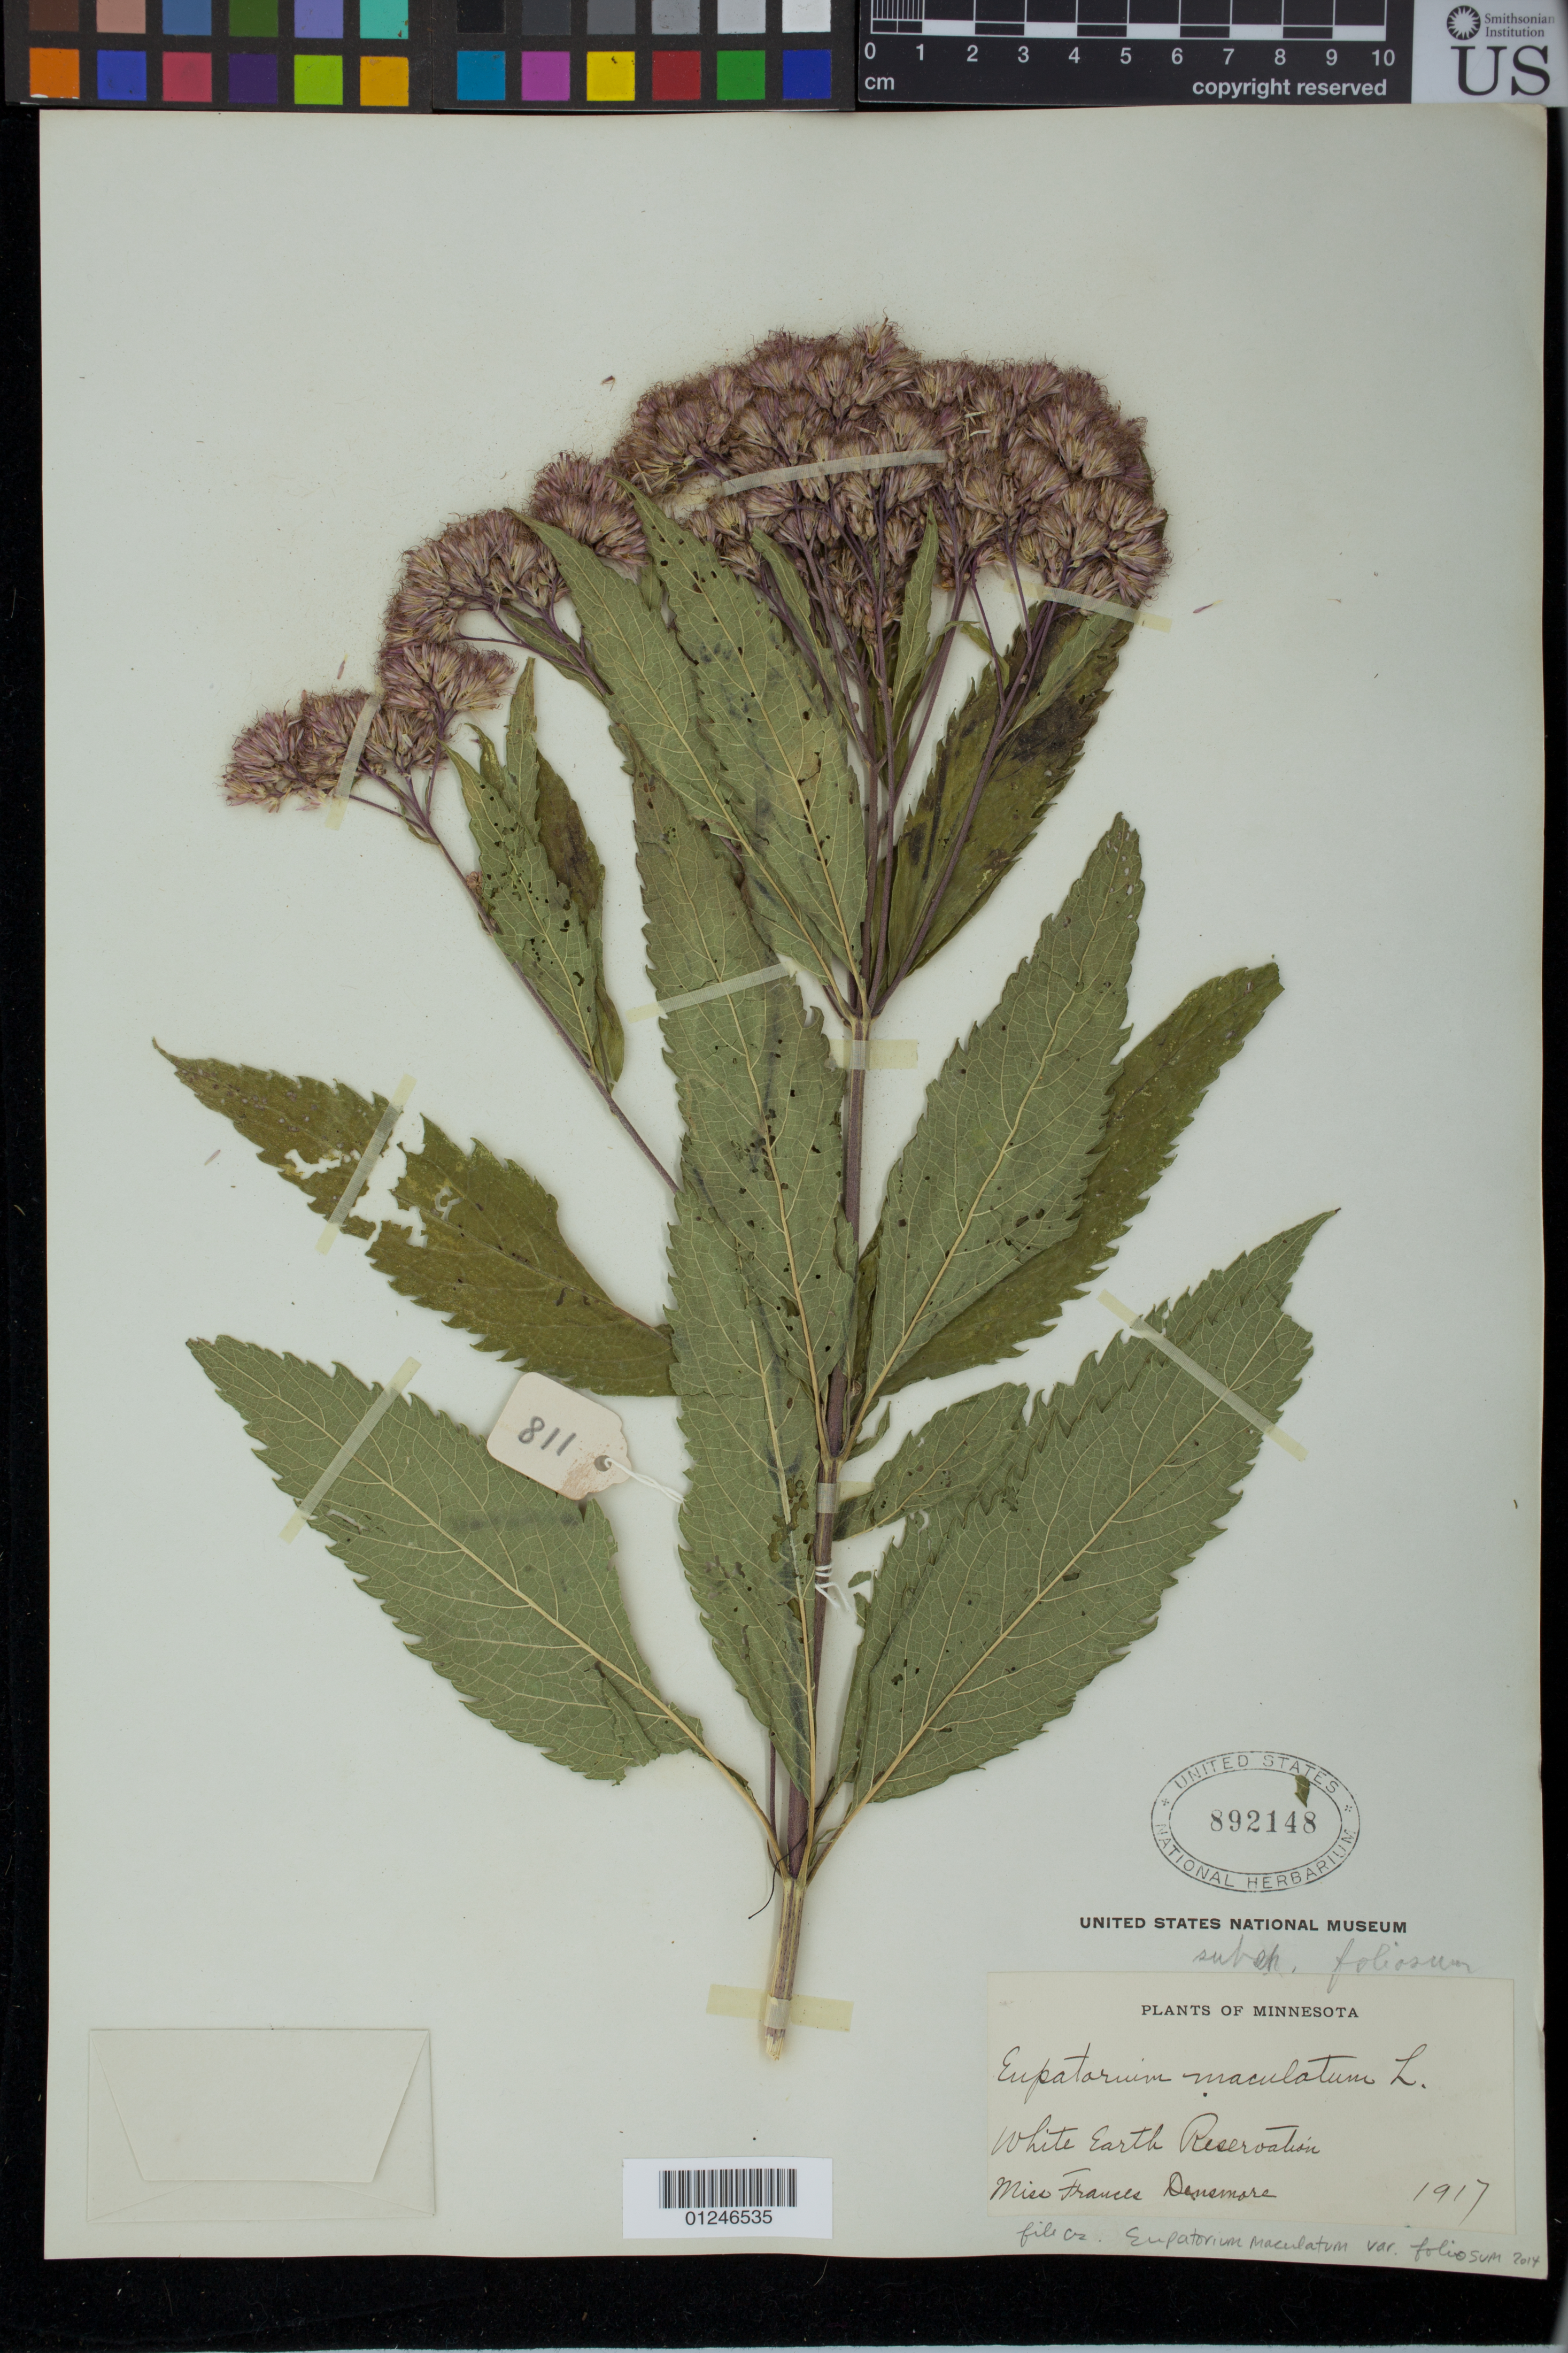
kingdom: Plantae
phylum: Tracheophyta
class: Magnoliopsida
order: Asterales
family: Asteraceae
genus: Eupatorium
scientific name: Eupatorium maculatum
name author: L.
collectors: F. Densmore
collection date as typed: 1917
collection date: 1917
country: United States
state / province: Minnesota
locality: White earth reservation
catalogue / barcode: US 892148